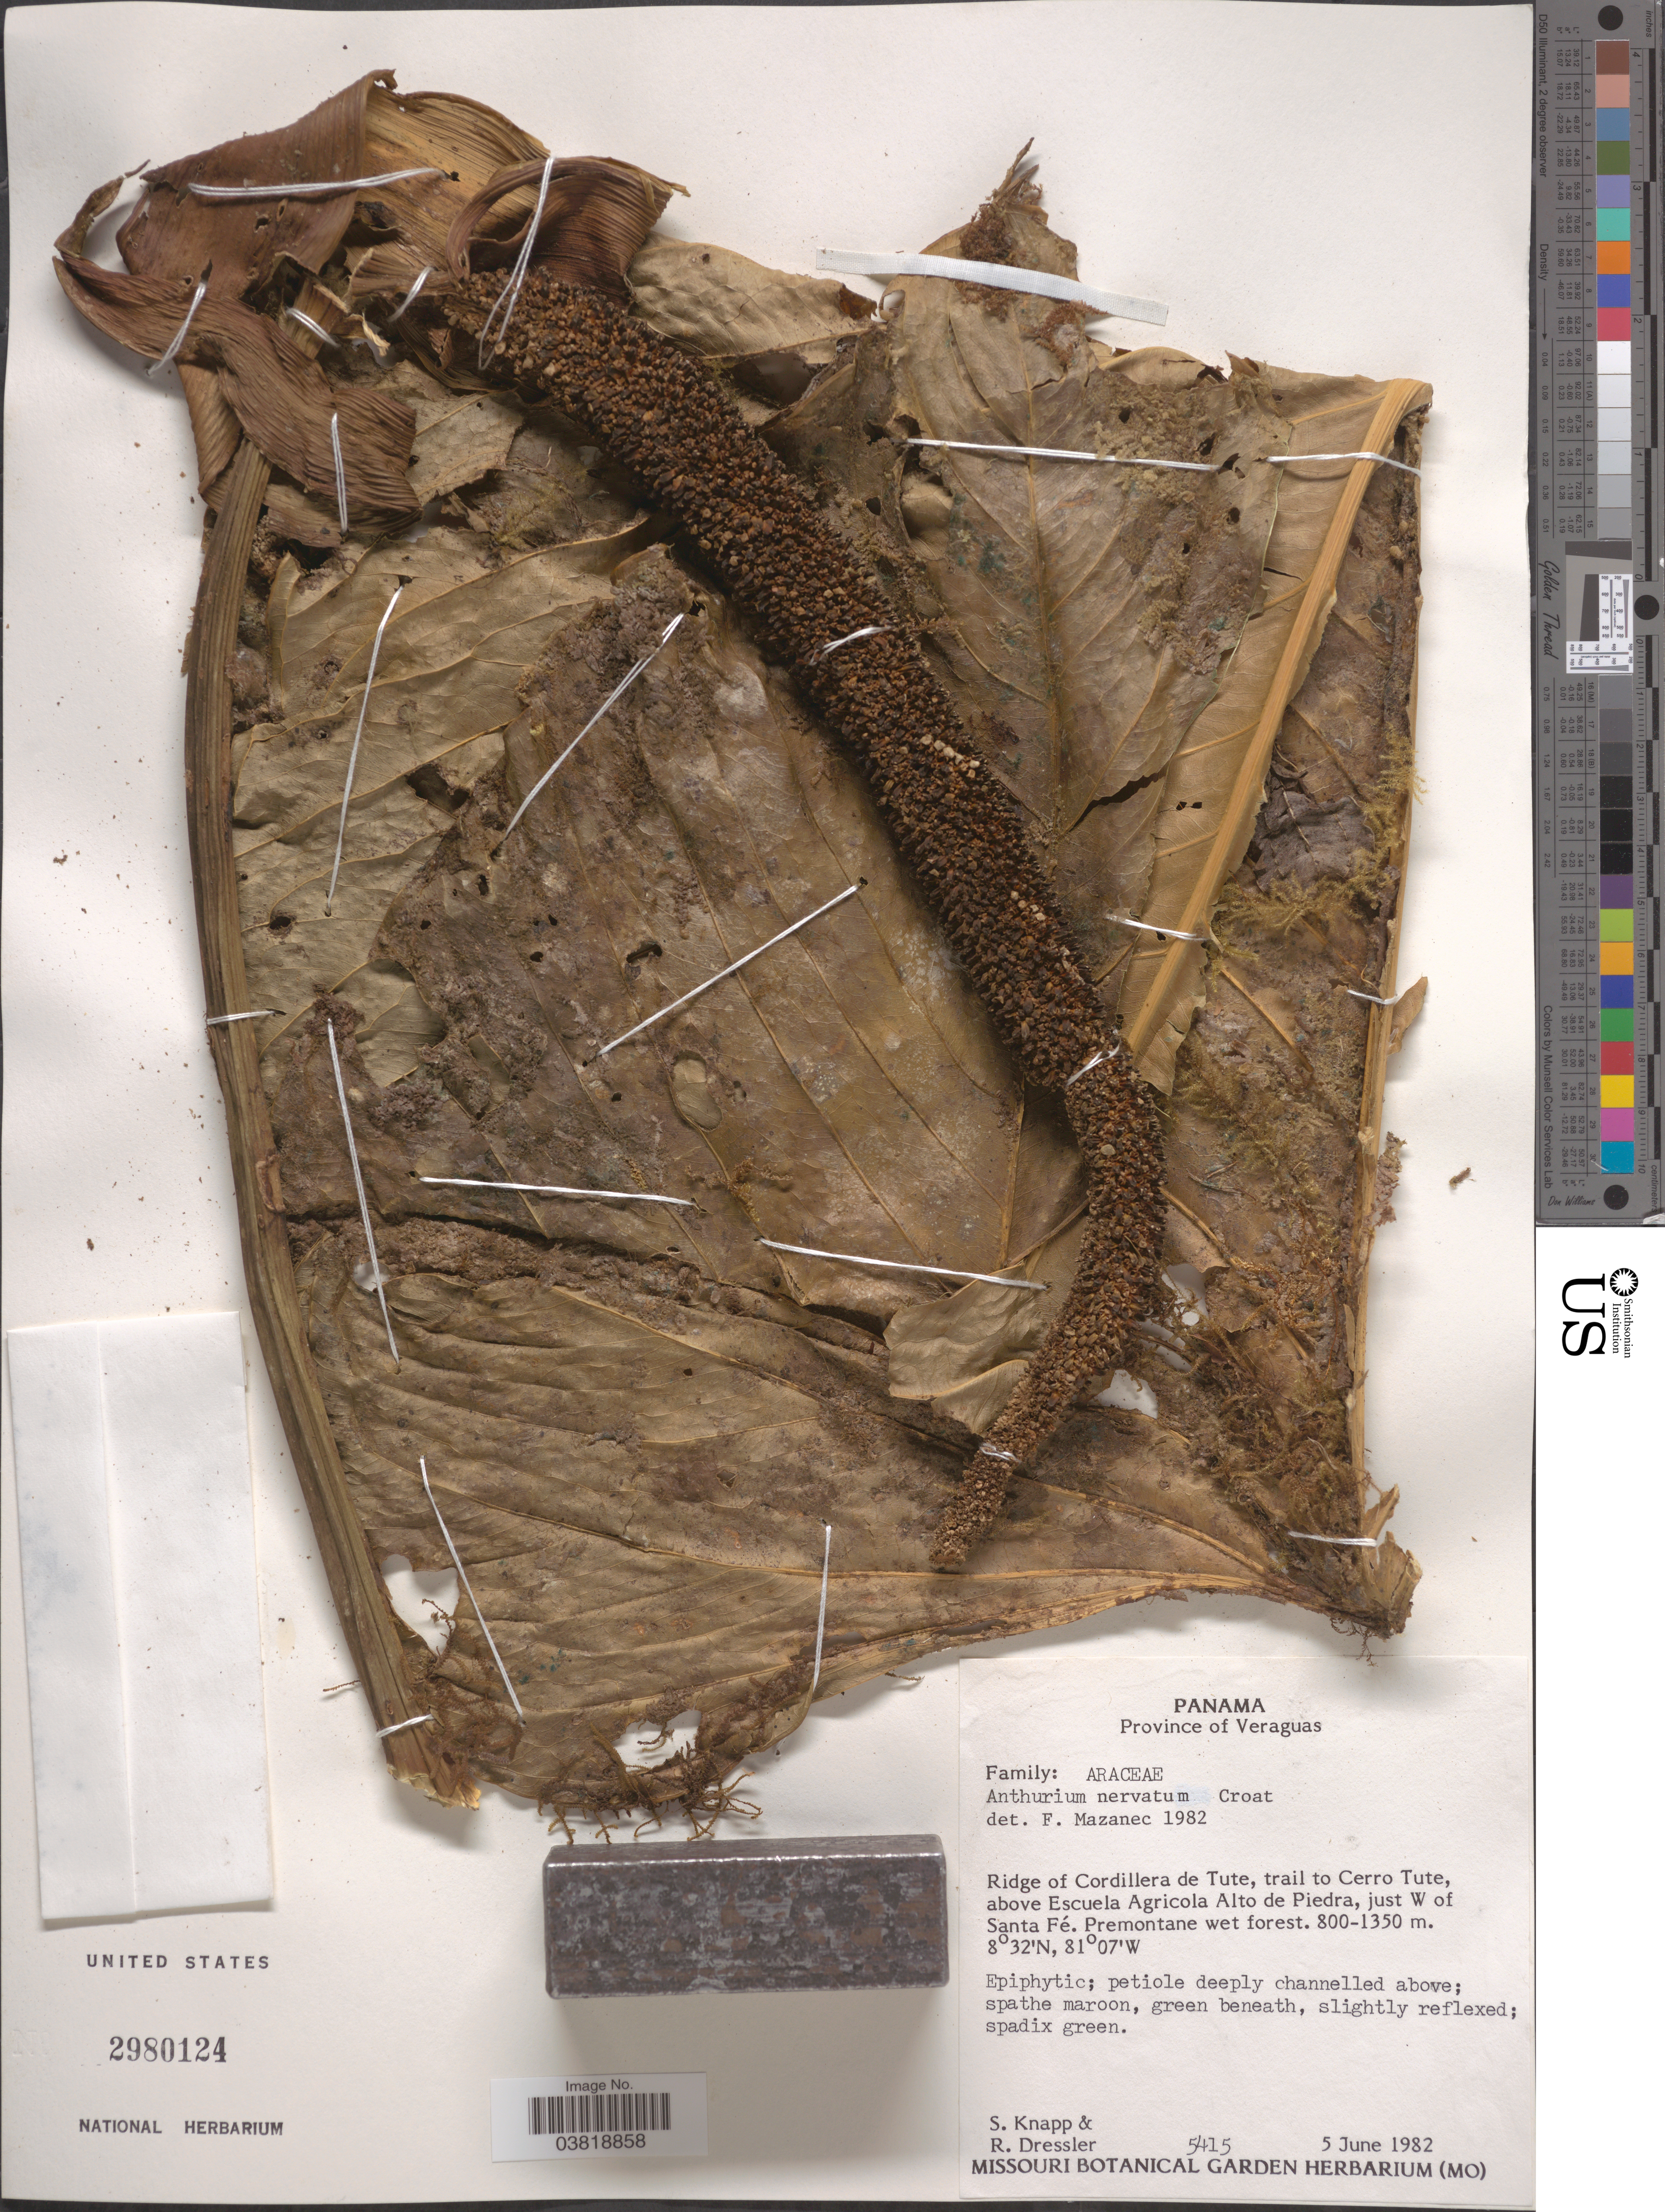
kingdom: Plantae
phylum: Tracheophyta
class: Liliopsida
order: Alismatales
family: Araceae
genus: Anthurium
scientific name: Anthurium nervaturum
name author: Croat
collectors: S. Knapp & R. Dressler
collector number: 5415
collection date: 1982-06-05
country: Panama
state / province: Veraguas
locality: Ridge of Cordillera de Tute, trail to Cerro Tute, above Escuela Agricola Alto de Piedra, just W of Santa Fé.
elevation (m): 800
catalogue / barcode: US 2980124